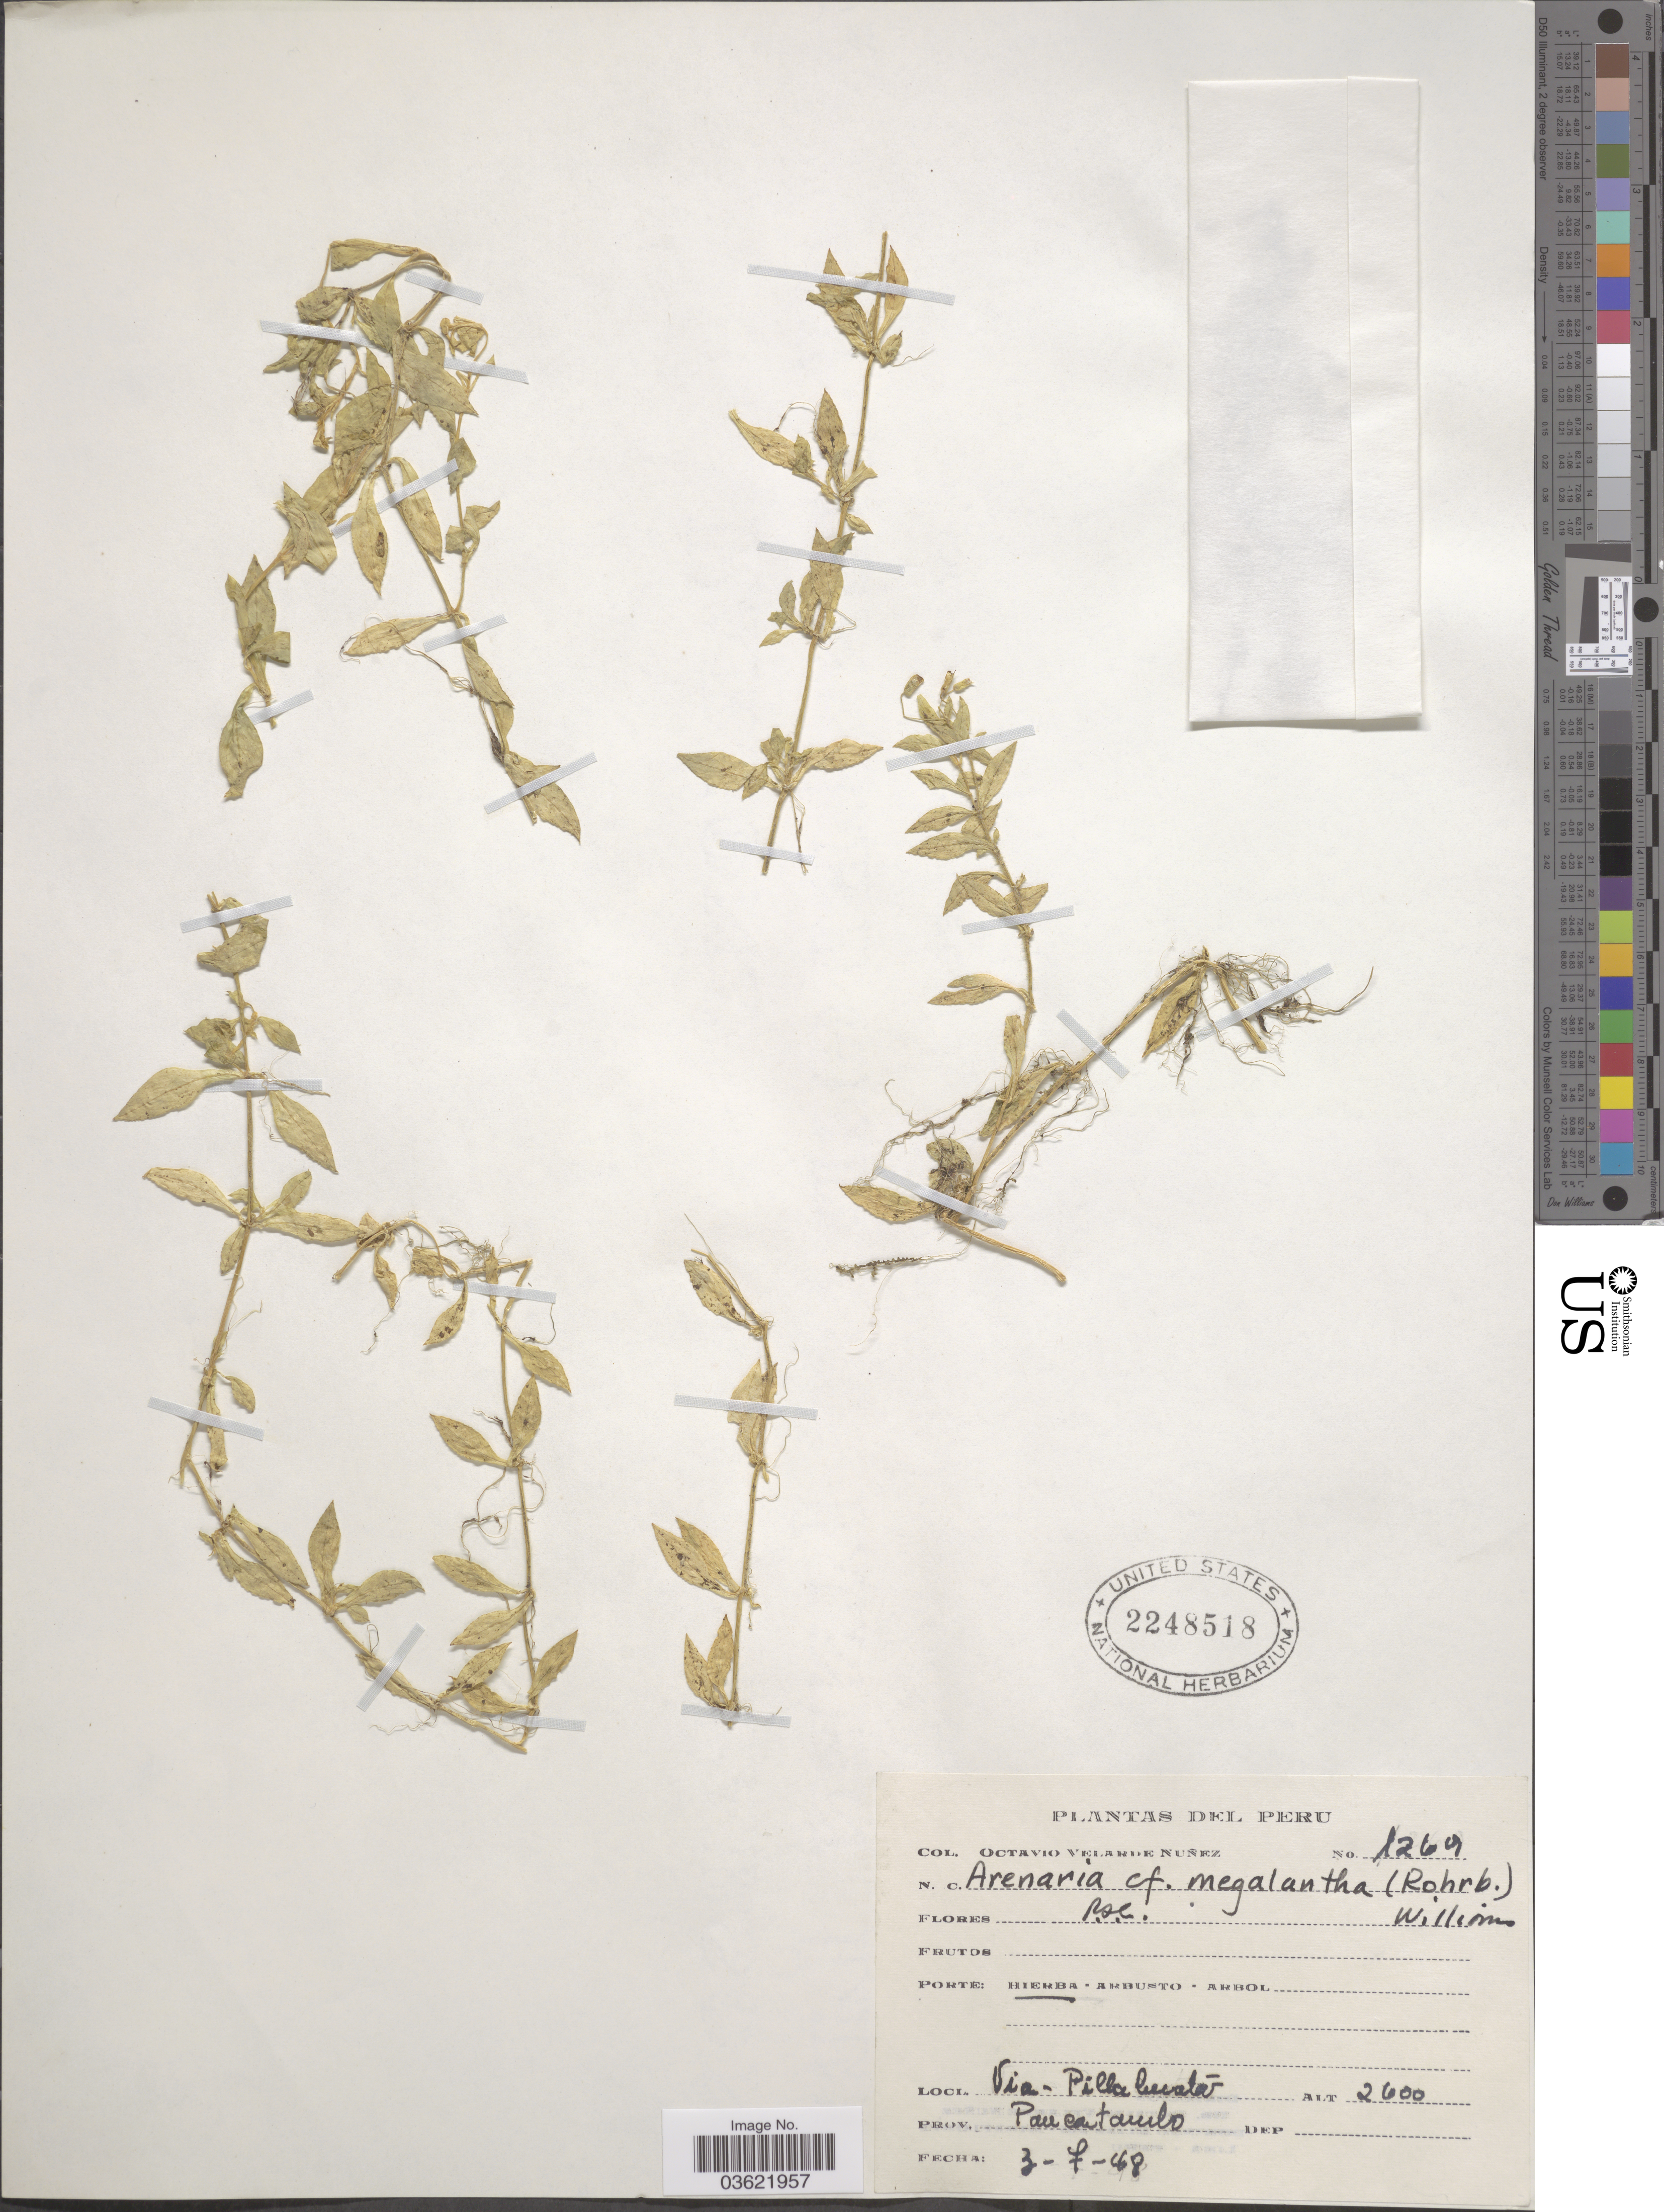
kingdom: Plantae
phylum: Tracheophyta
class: Magnoliopsida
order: Caryophyllales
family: Caryophyllaceae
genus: Arenaria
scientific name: Arenaria megalantha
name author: (Rohrb.) F.N. Williams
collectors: O. Velarde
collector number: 1269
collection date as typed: Transcribed d/m/y: 3/7/68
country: Peru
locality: Via-Pilla Cuatá. Prov. Paucartambo.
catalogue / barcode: US 2248518